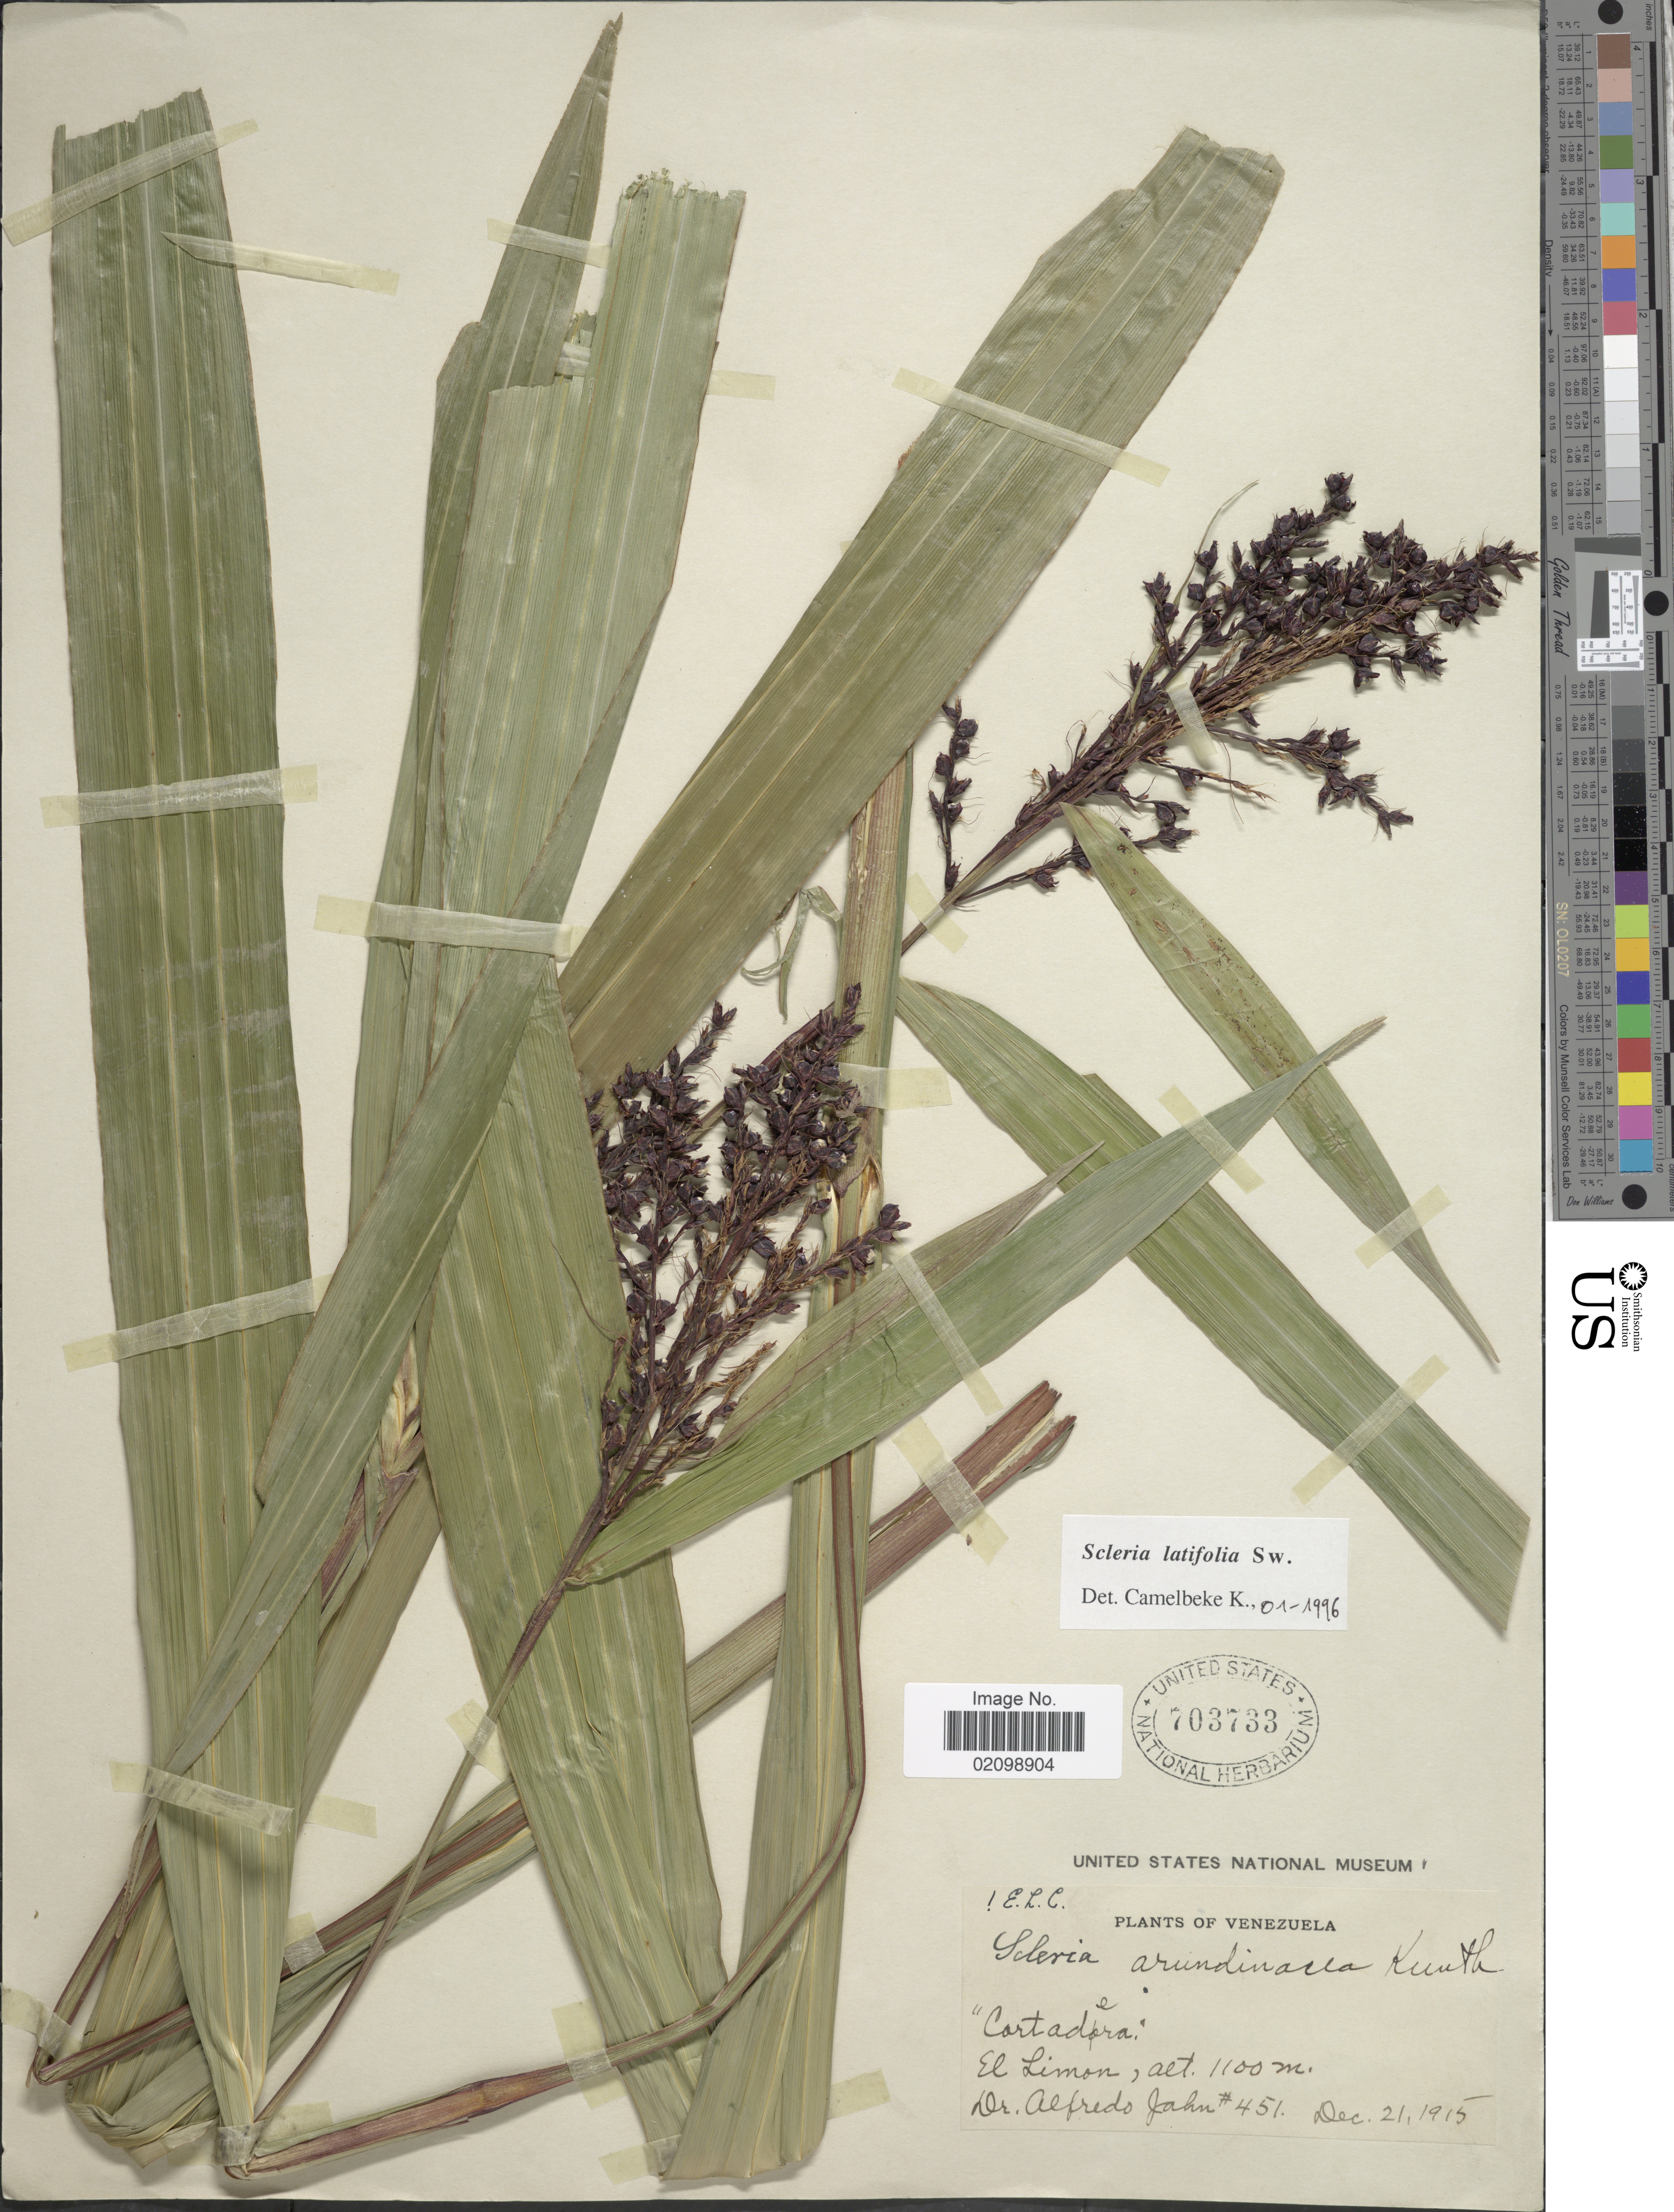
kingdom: Plantae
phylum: Tracheophyta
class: Liliopsida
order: Poales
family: Cyperaceae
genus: Scleria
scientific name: Scleria latifolia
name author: Sw.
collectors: A. Jahn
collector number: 451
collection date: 1915-12-21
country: Venezuela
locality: Cortadera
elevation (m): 1100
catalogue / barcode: US 703733